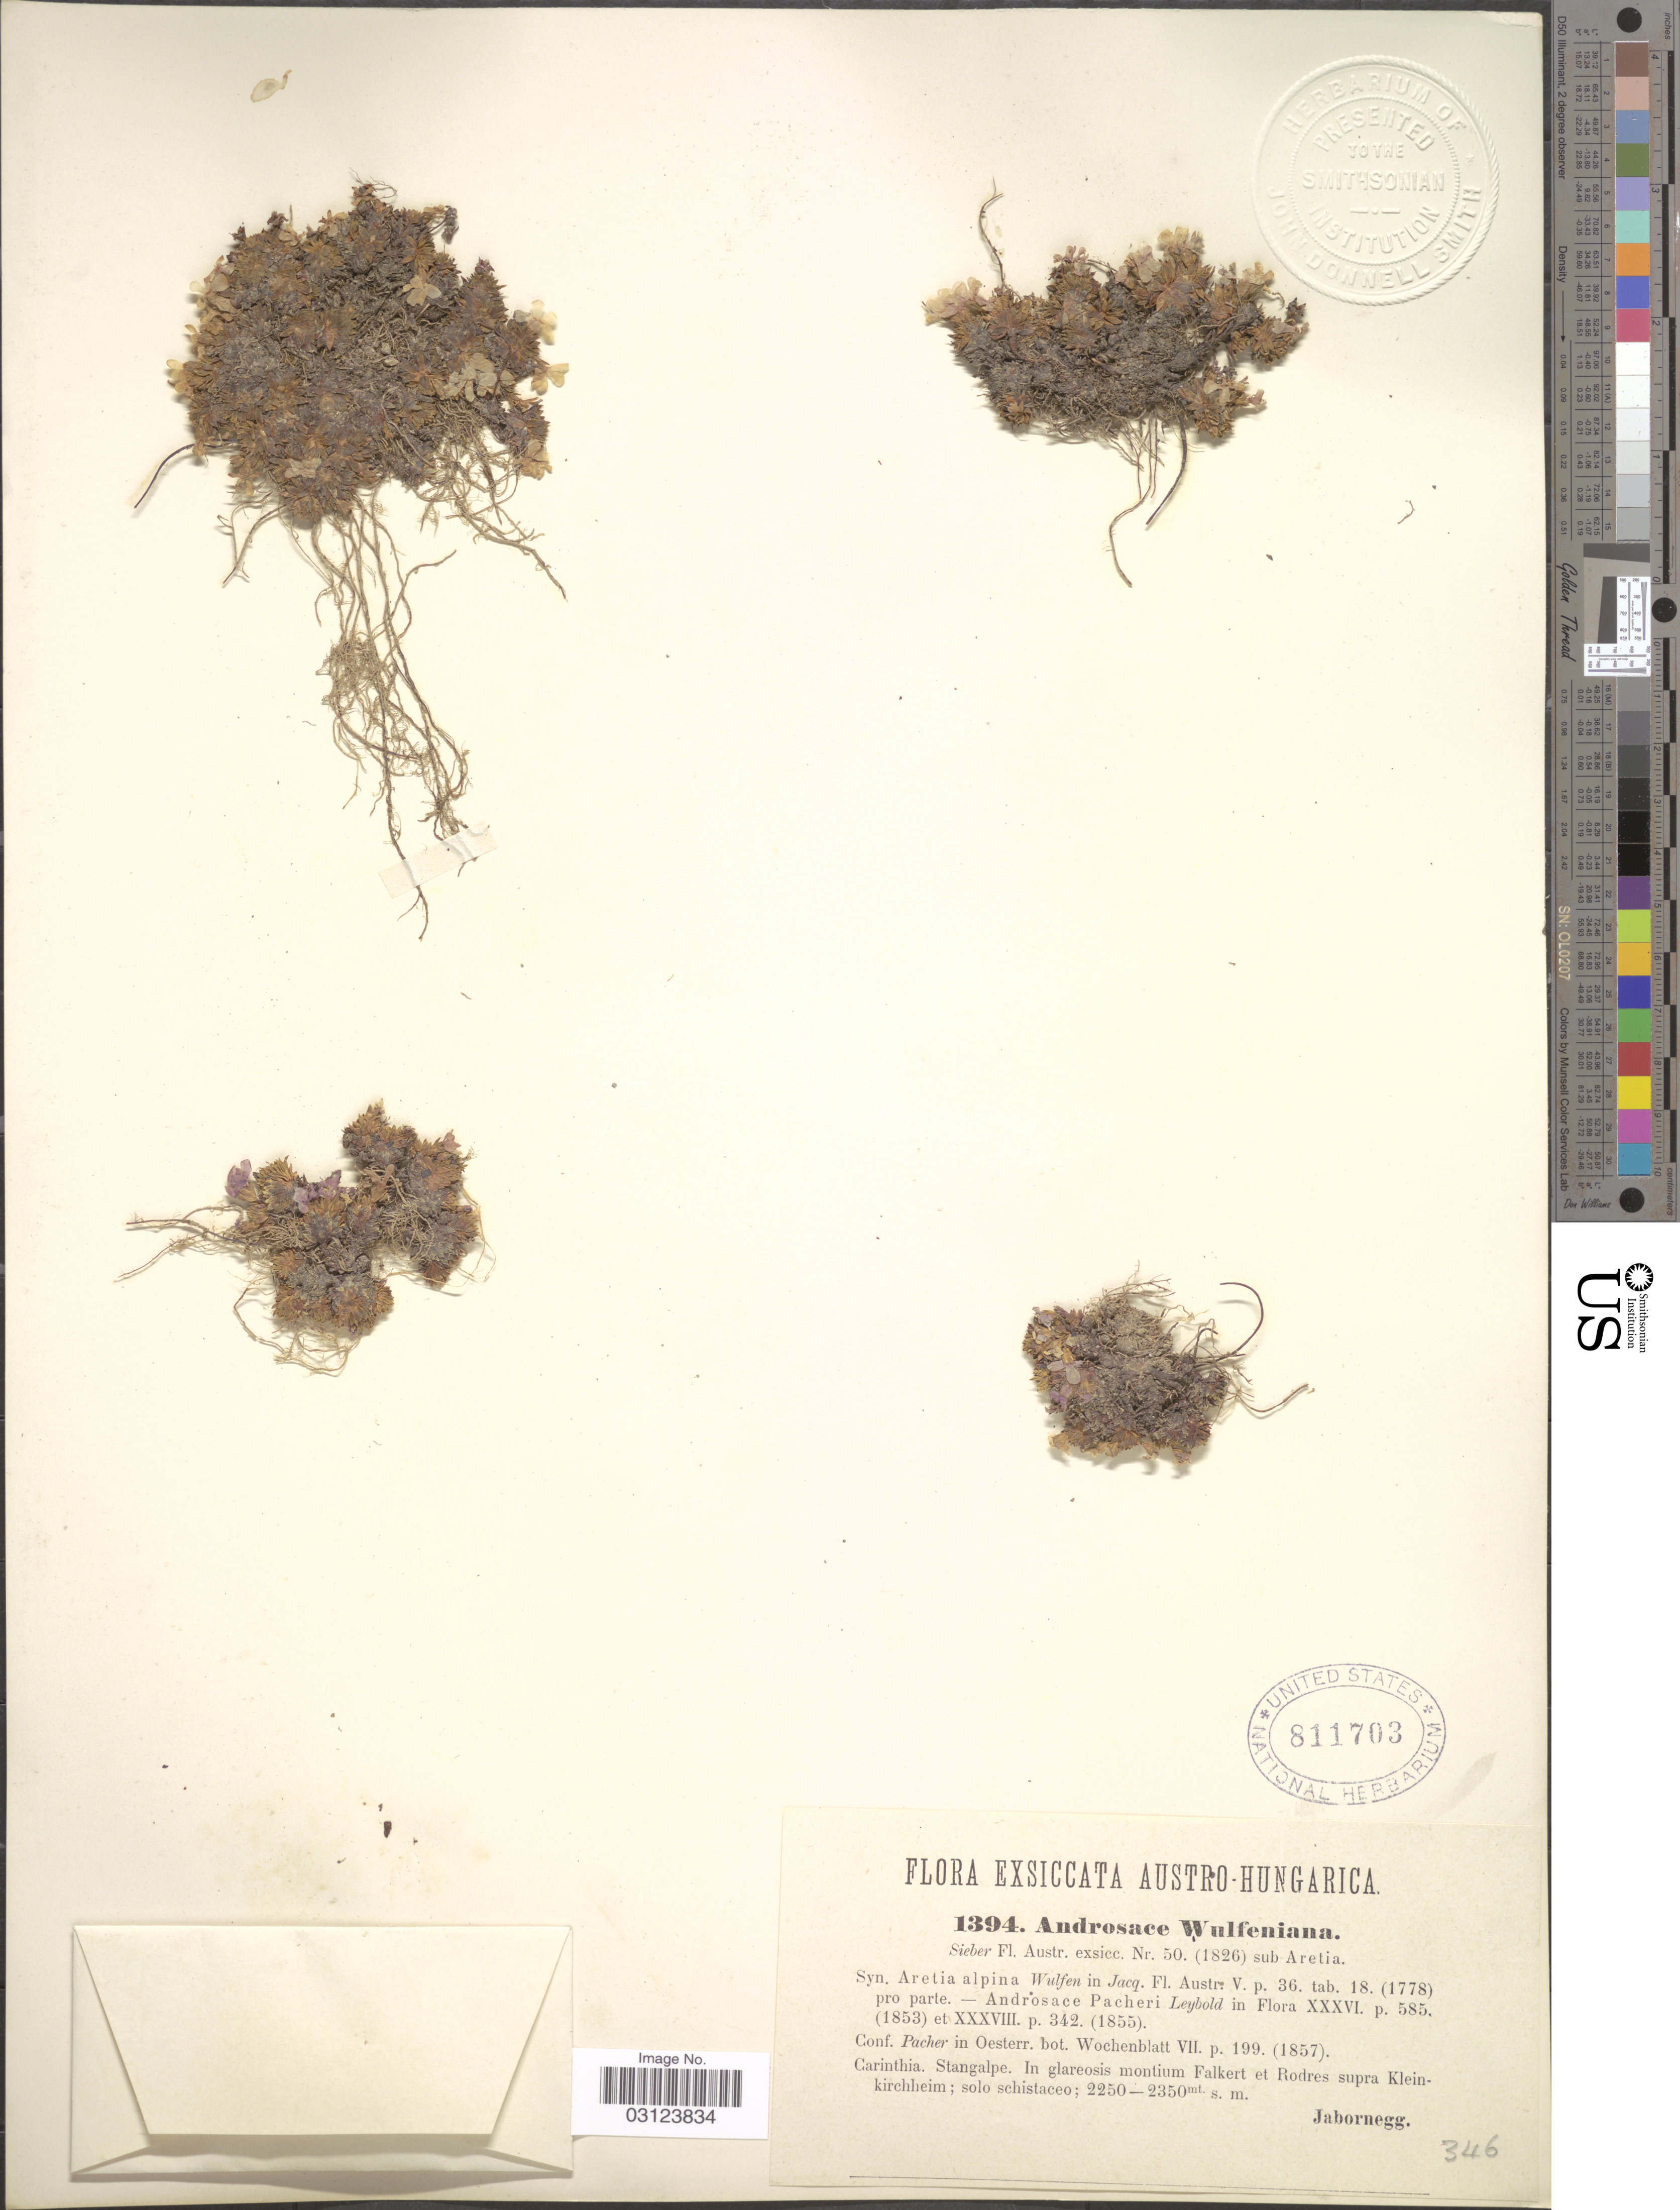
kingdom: Plantae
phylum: Tracheophyta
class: Magnoliopsida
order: Ericales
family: Primulaceae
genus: Androsace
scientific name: Androsace wulfeniana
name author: (Sieber ex Koch) Rchb.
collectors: Jabornegg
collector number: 1394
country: Hungary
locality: Austro-Hungarica. Carinthia. Stangalpe. In glareosis montium Falkert et Rodres supra Kleinkirchheim.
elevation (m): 2250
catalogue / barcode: US 811703